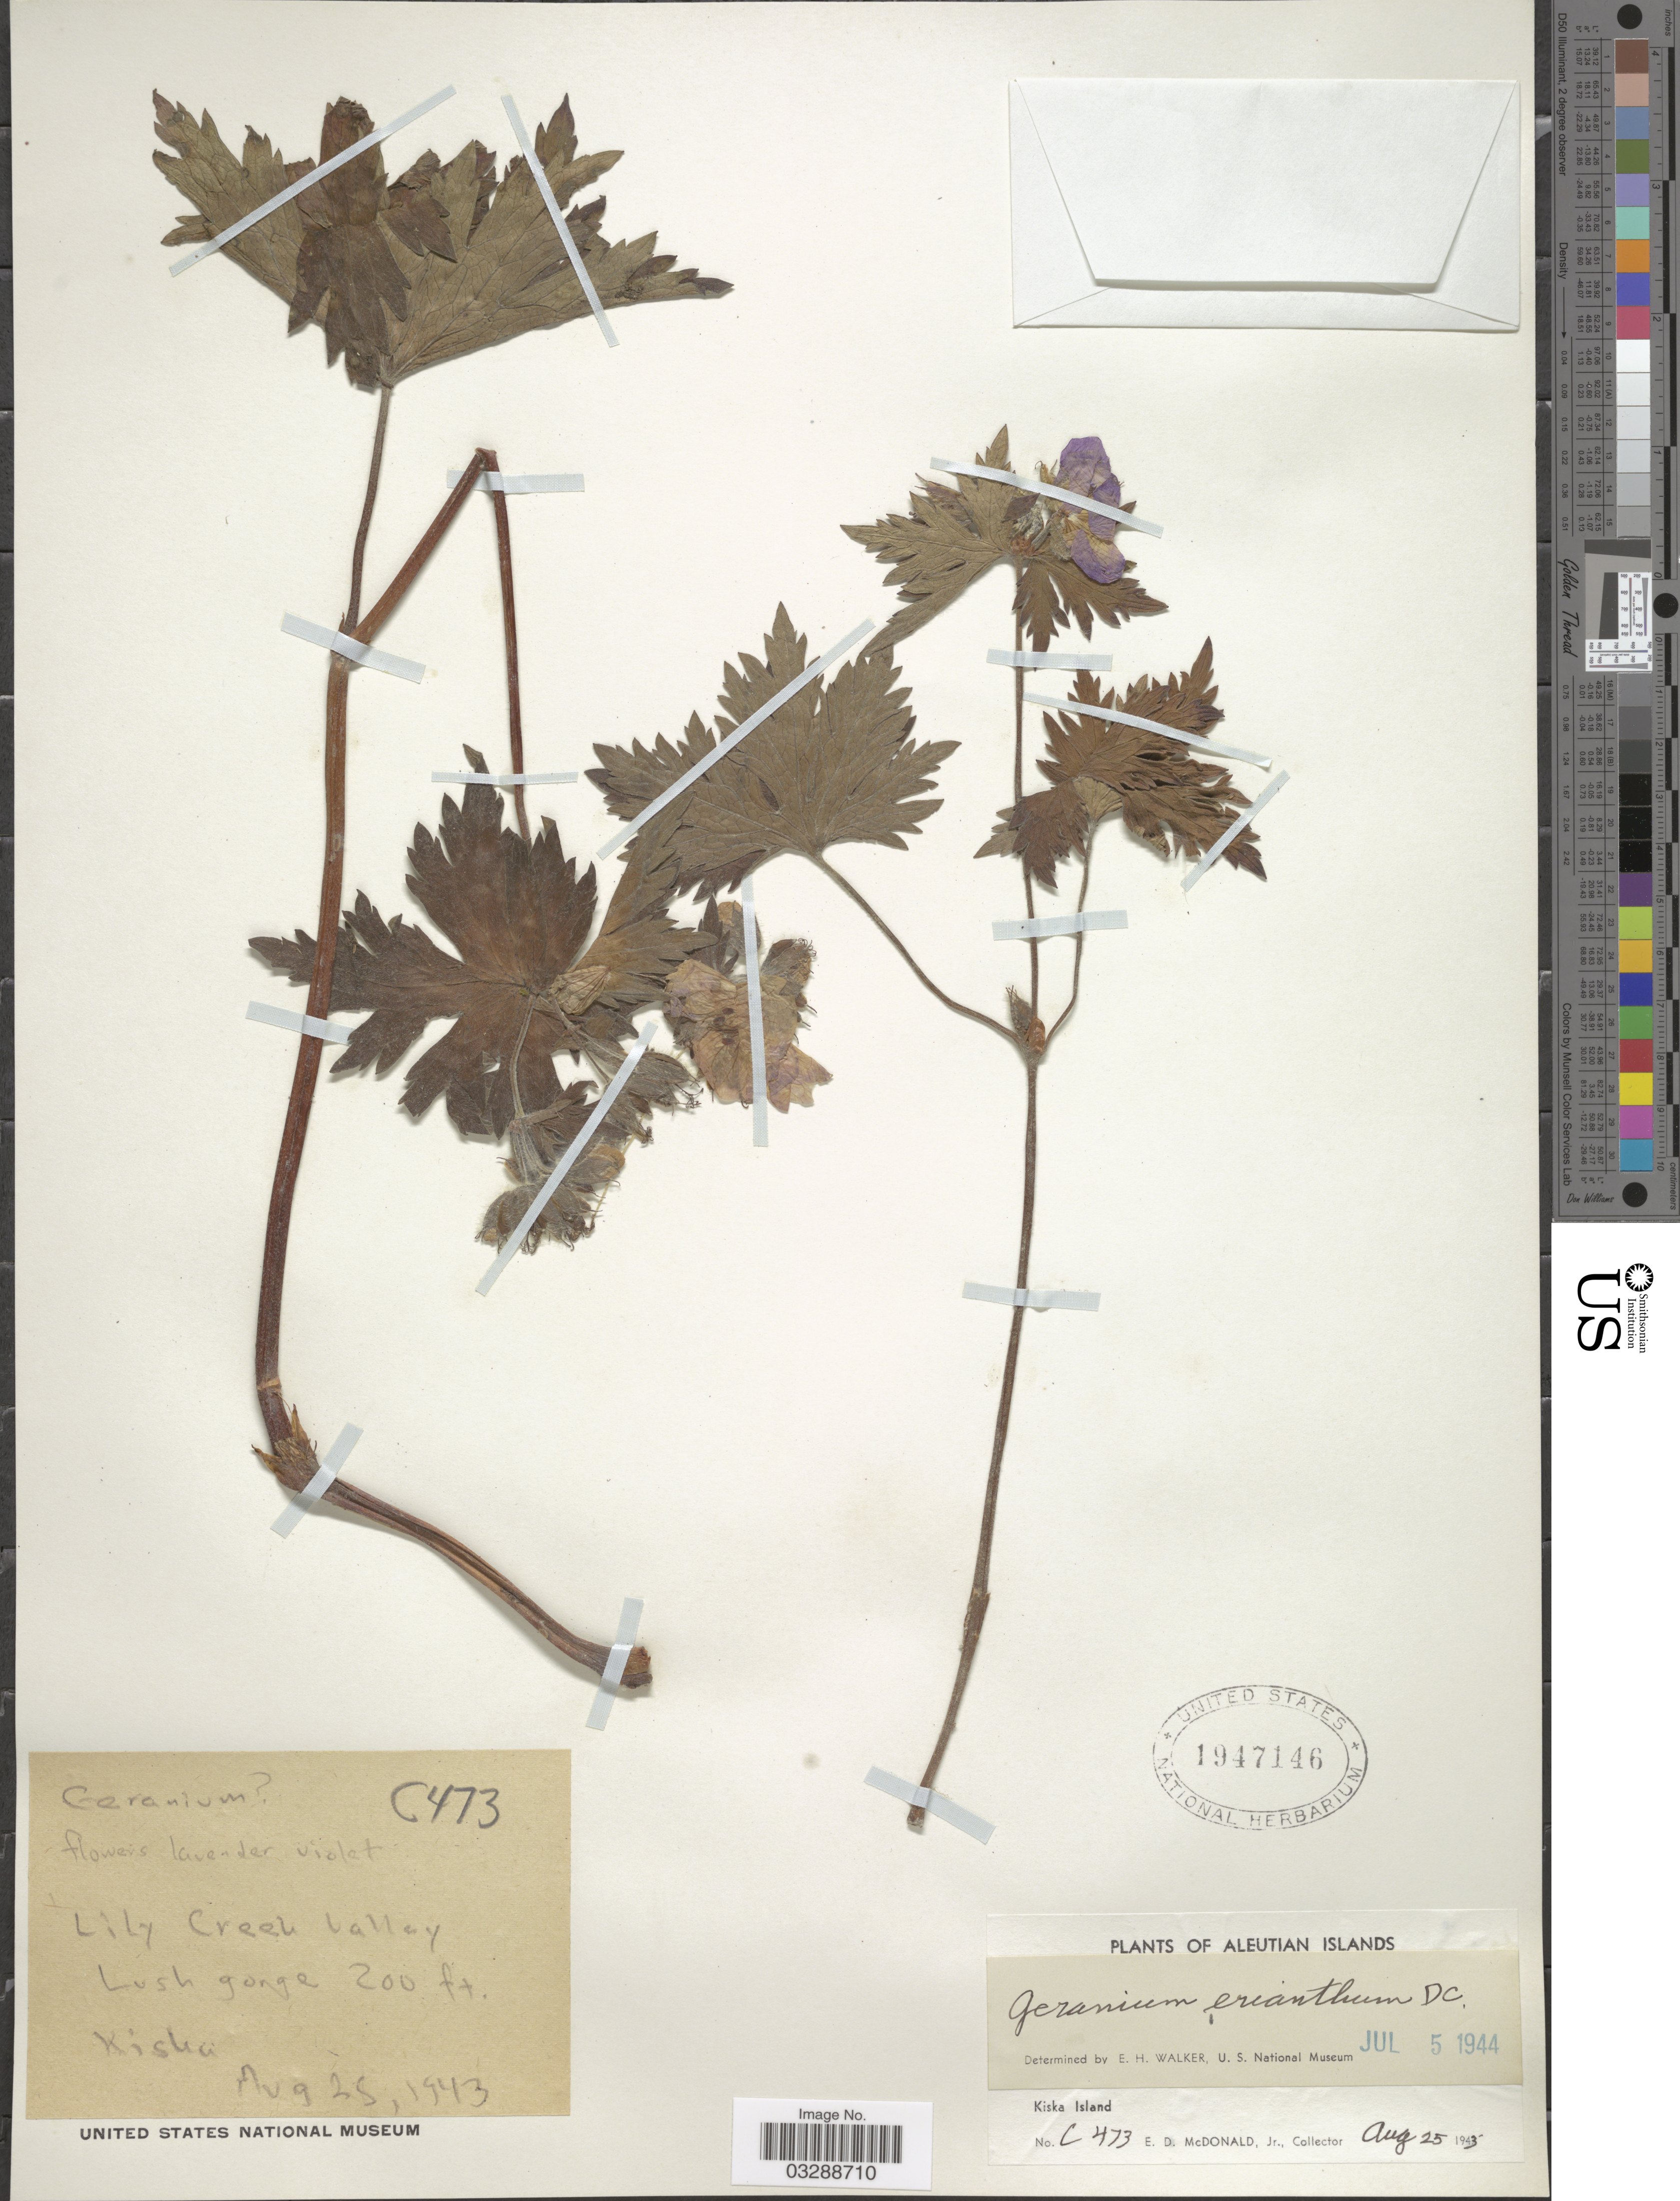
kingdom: Plantae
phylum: Tracheophyta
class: Magnoliopsida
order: Geraniales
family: Geraniaceae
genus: Geranium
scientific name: Geranium erianthum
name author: DC.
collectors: E. D. McDonald Jr.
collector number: C473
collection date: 1943-08-25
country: United States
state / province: Alaska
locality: Aleutian Islands, Kiska Island. Lily Creek Valley, Lush gorge.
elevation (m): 61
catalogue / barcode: US 1947146